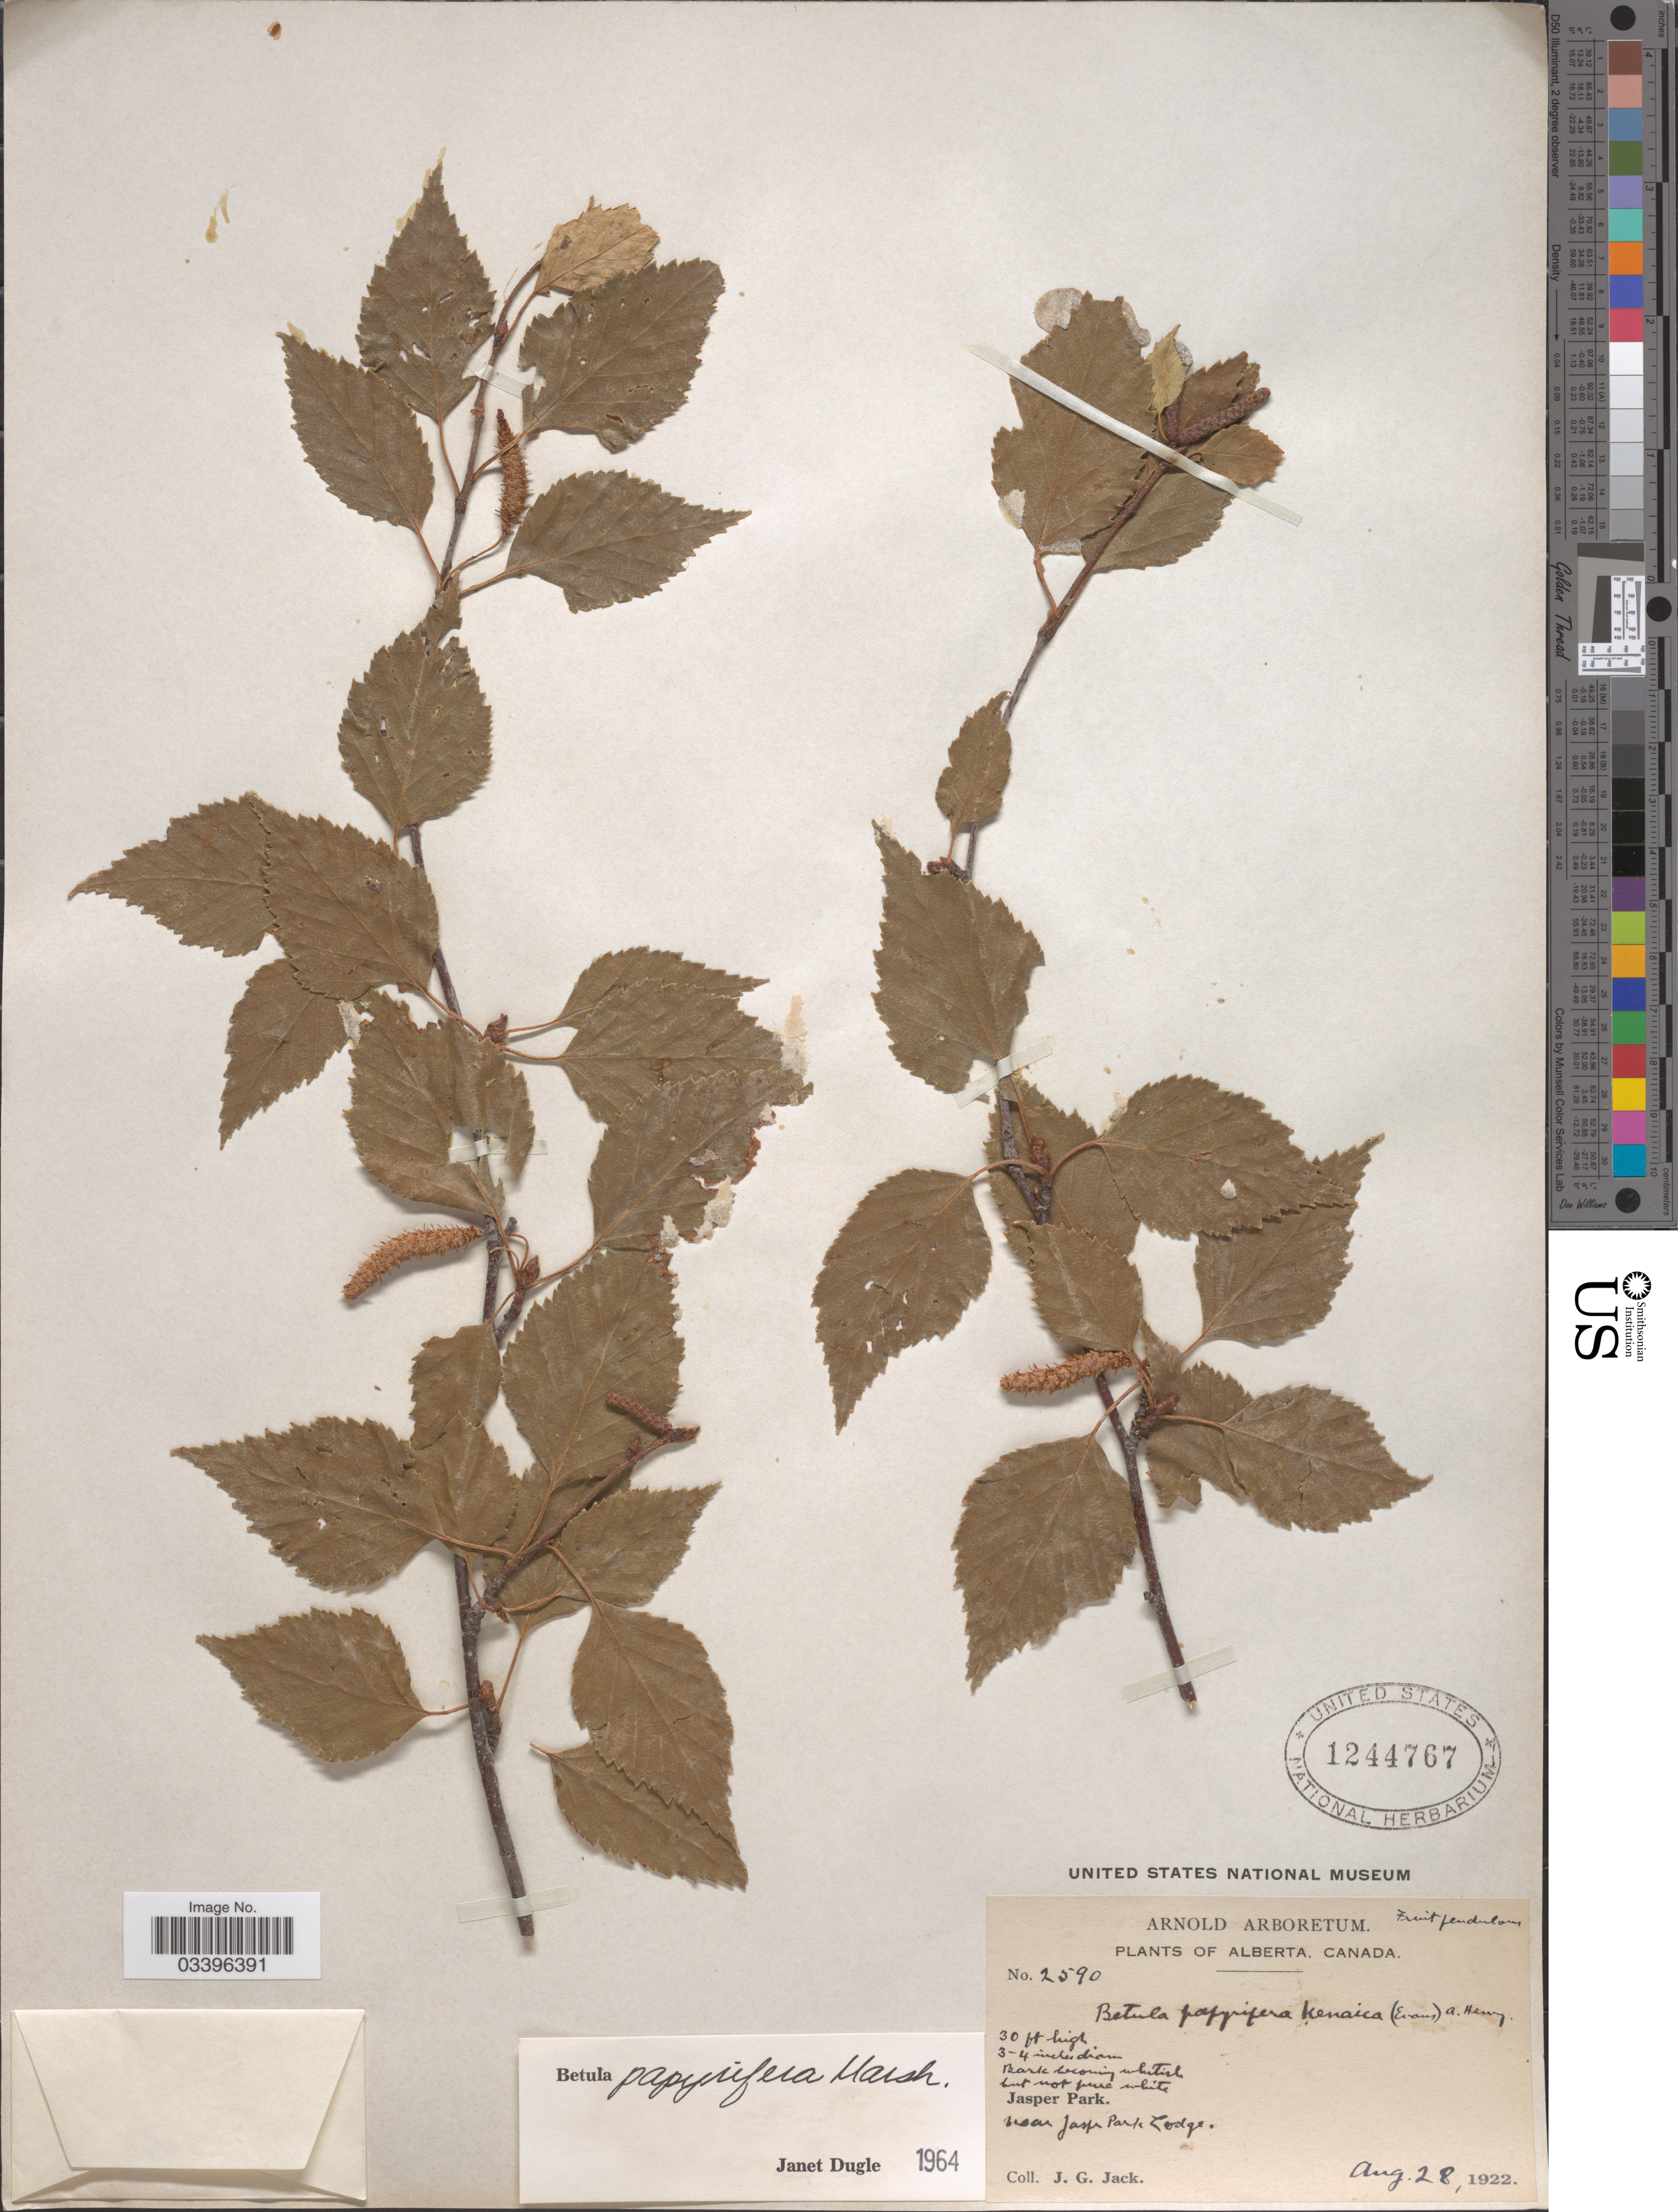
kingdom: Plantae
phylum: Tracheophyta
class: Magnoliopsida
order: Fagales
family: Betulaceae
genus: Betula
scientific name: Betula papyrifera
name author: Marshall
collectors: J. G. Jack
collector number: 2590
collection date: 1922-08-28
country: Canada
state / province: Alberta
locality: Jasper Park. Near Jasper Park Lodge.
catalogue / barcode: US 1244767